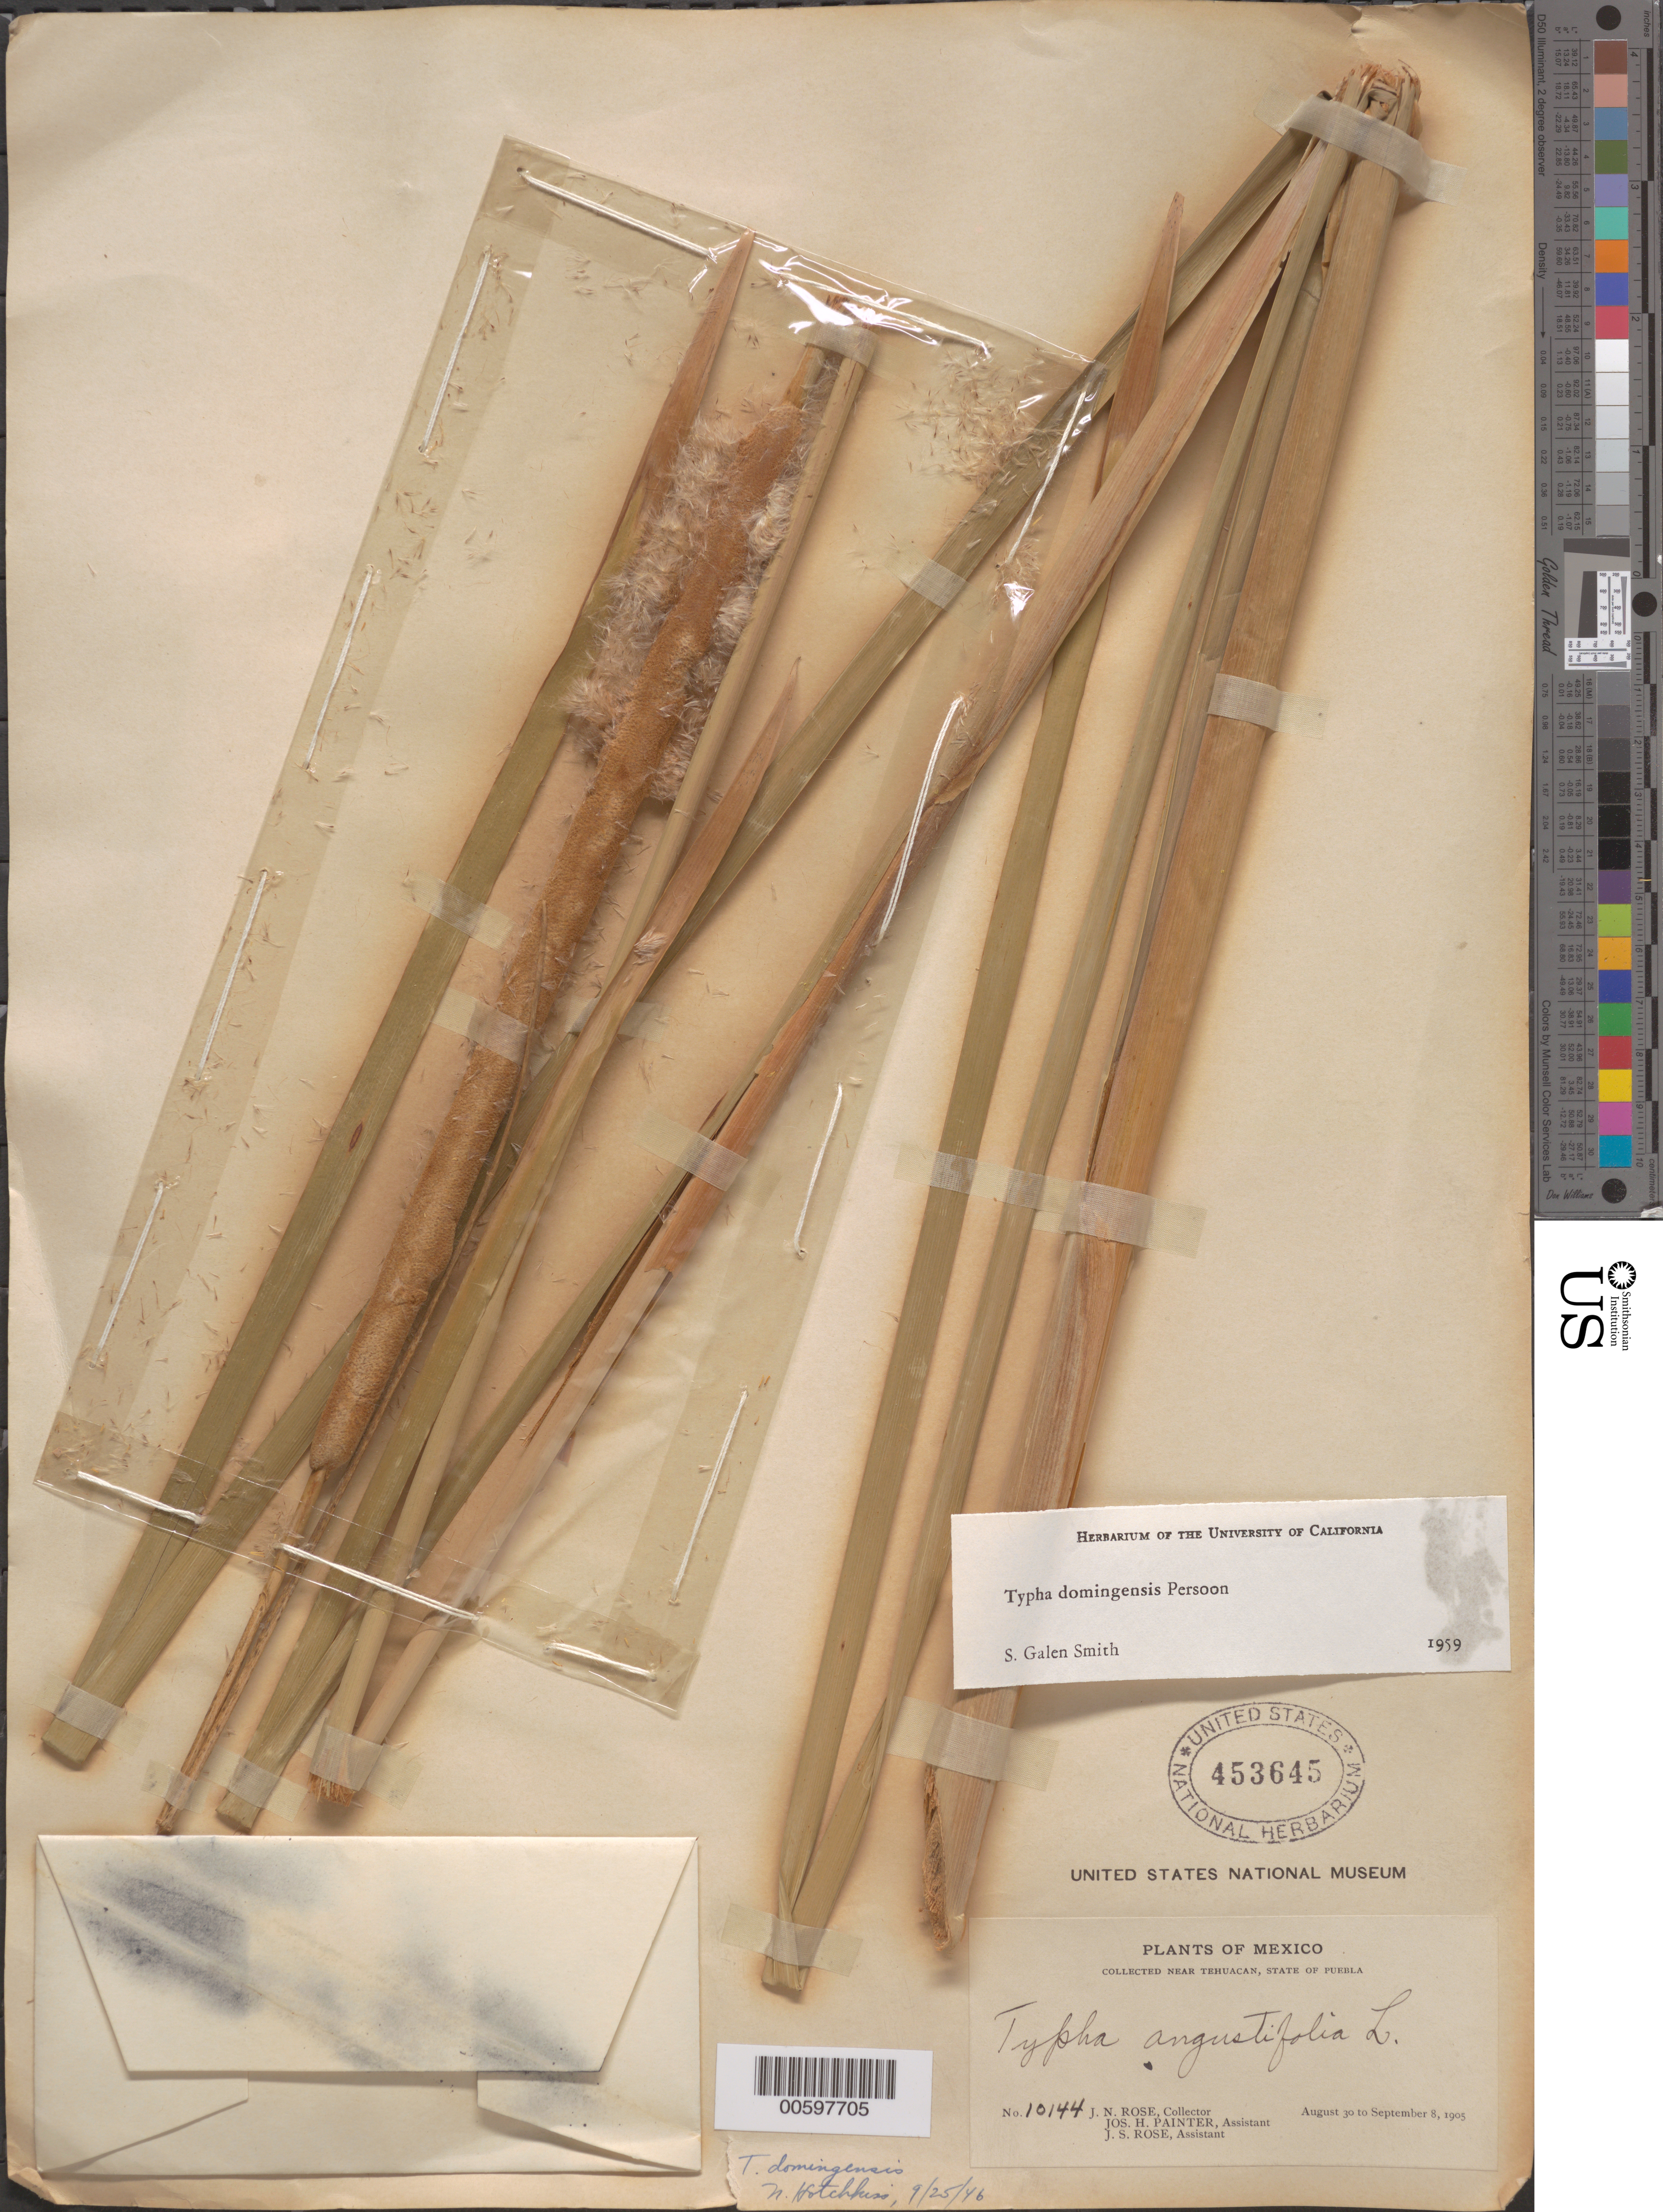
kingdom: Plantae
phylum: Tracheophyta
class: Liliopsida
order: Poales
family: Typhaceae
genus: Typha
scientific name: Typha domingensis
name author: Pers.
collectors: J. N. Rose, J. H. Painter & J. S. Rose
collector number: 10144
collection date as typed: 30 Aug 1905 to 08 Sep 1905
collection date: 1905-08-30/1905-09-08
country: Mexico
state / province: Puebla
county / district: Tehuacán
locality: Tehuacán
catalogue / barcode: US 4536645